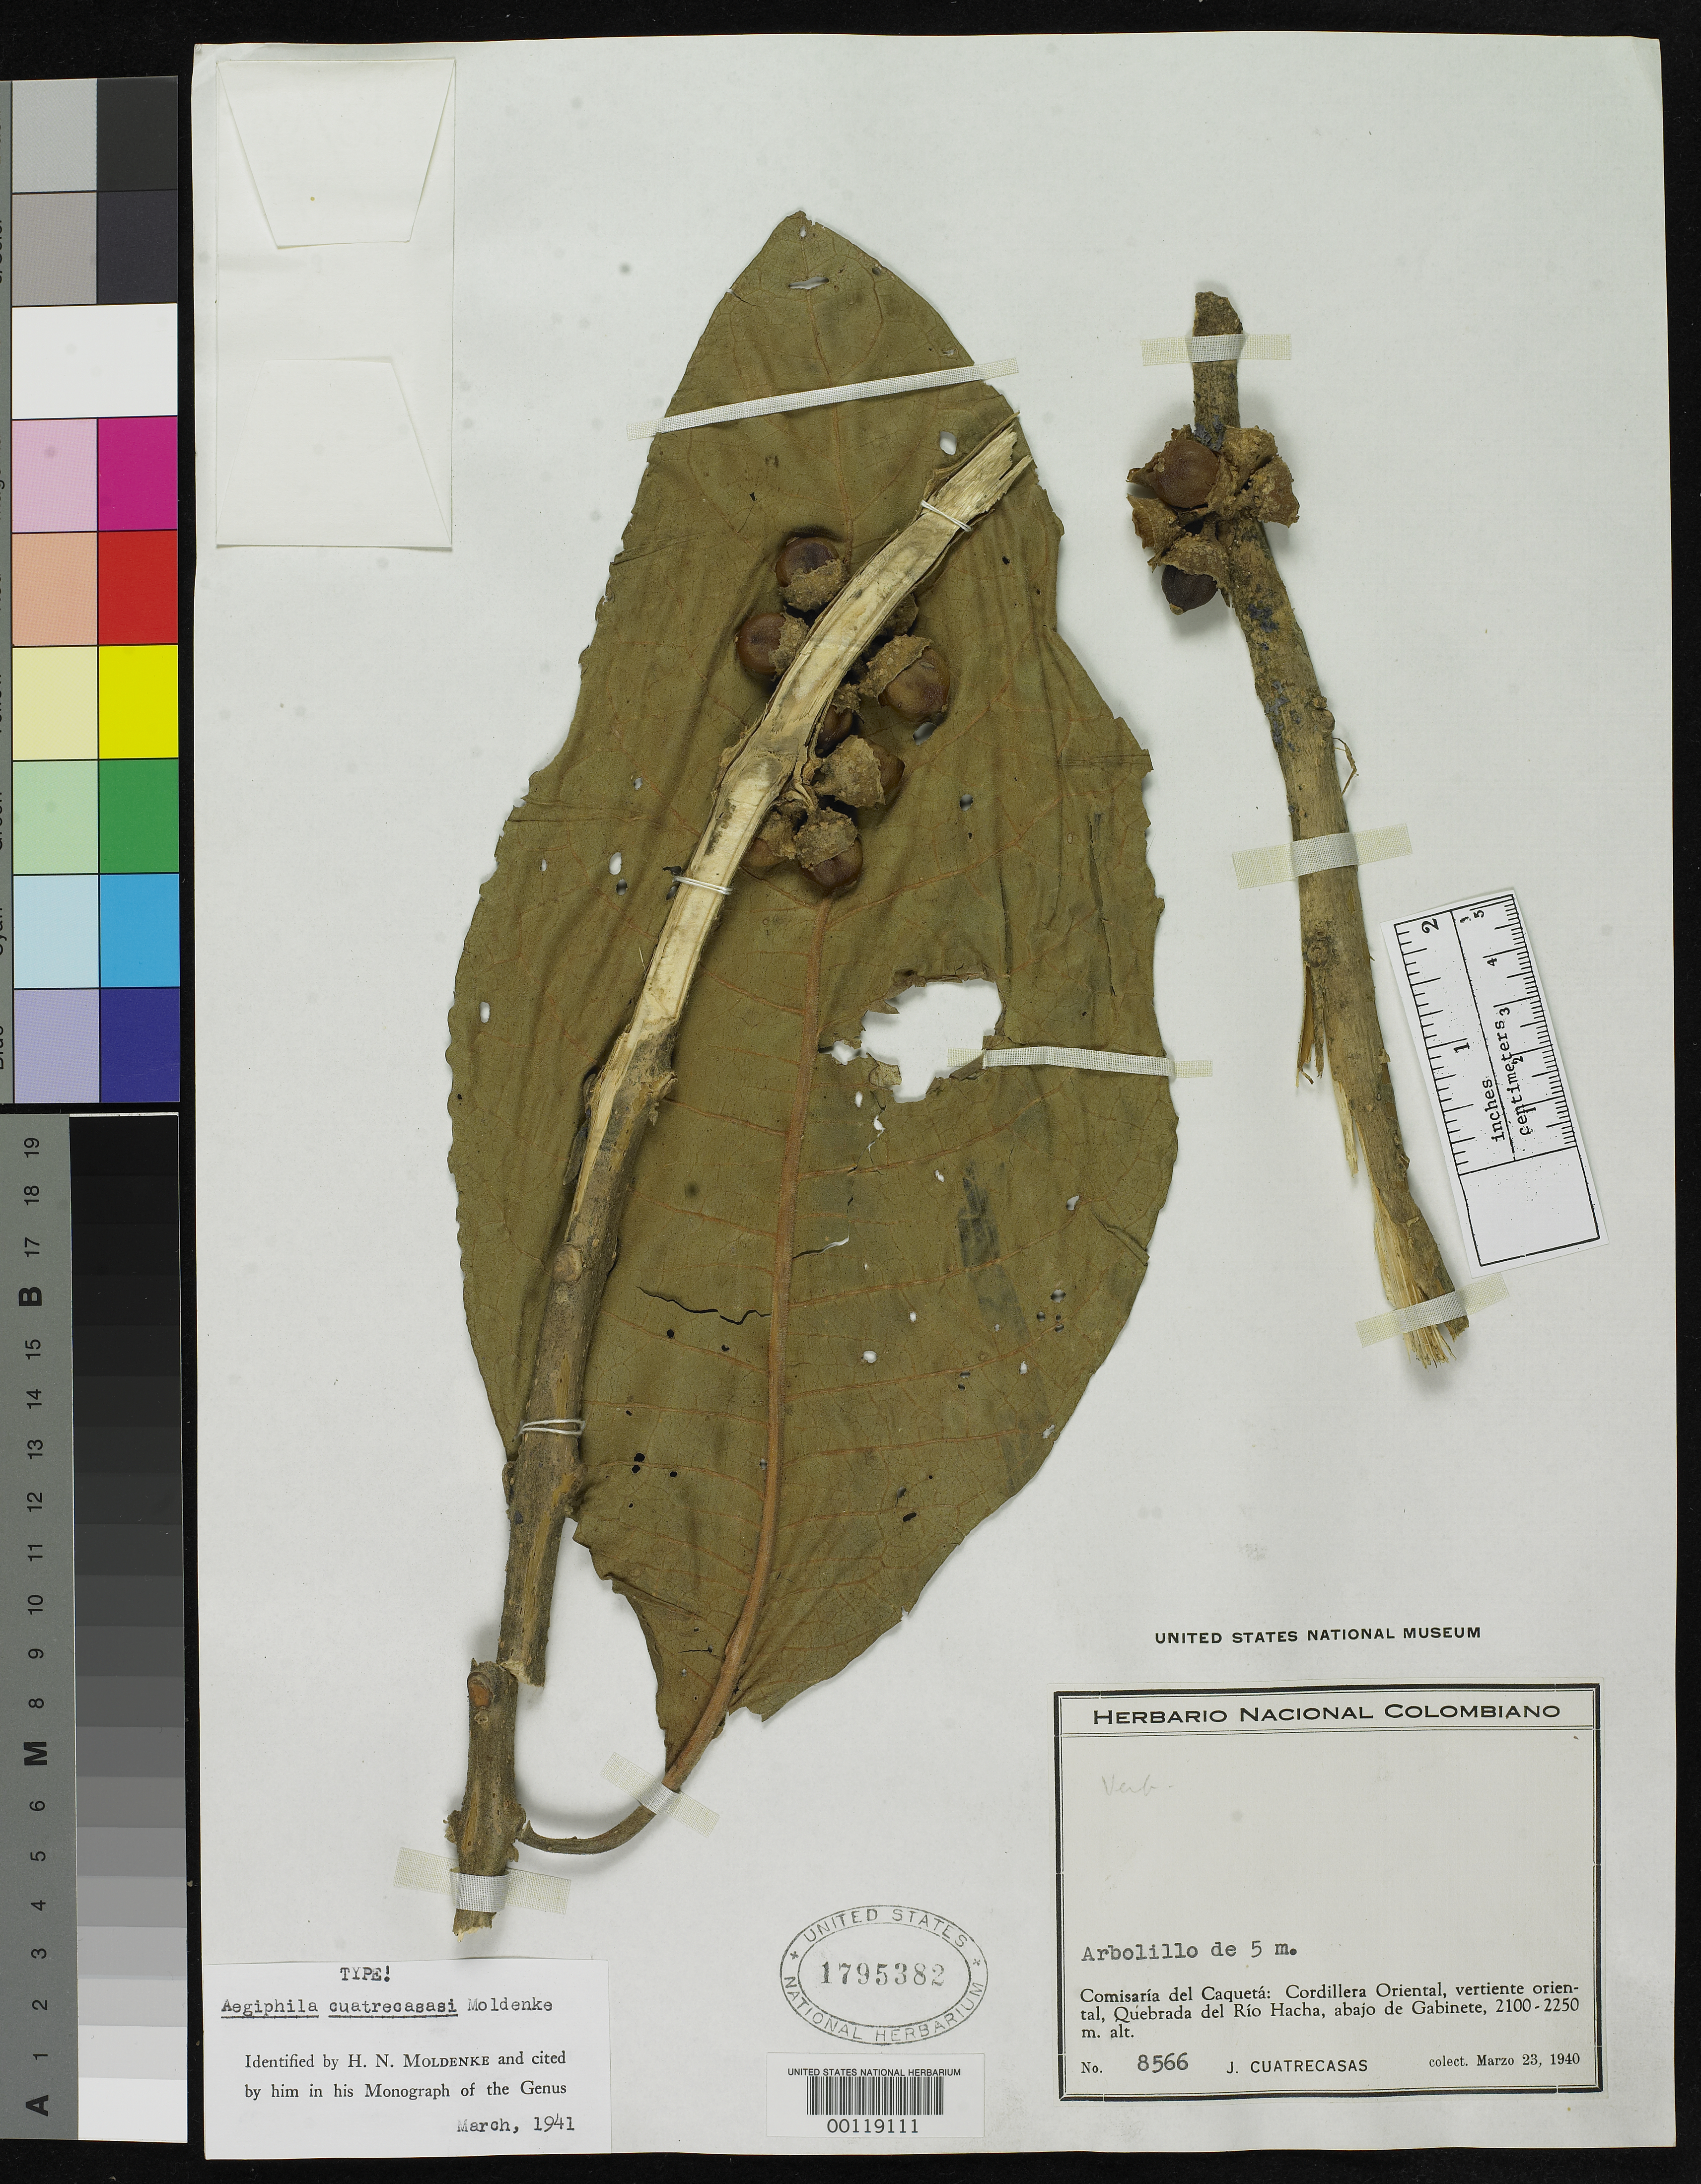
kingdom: Plantae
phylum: Tracheophyta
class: Magnoliopsida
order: Lamiales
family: Lamiaceae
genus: Aegiphila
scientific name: Aegiphila cuatrecasasii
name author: Moldenke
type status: Holotype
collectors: J. Cuatrecasas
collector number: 8566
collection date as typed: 23 Mar 1940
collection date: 1940-03-23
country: Colombia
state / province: Caquetá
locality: Cordillera Oriental, Gabinete.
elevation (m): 2100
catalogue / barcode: US 1795382